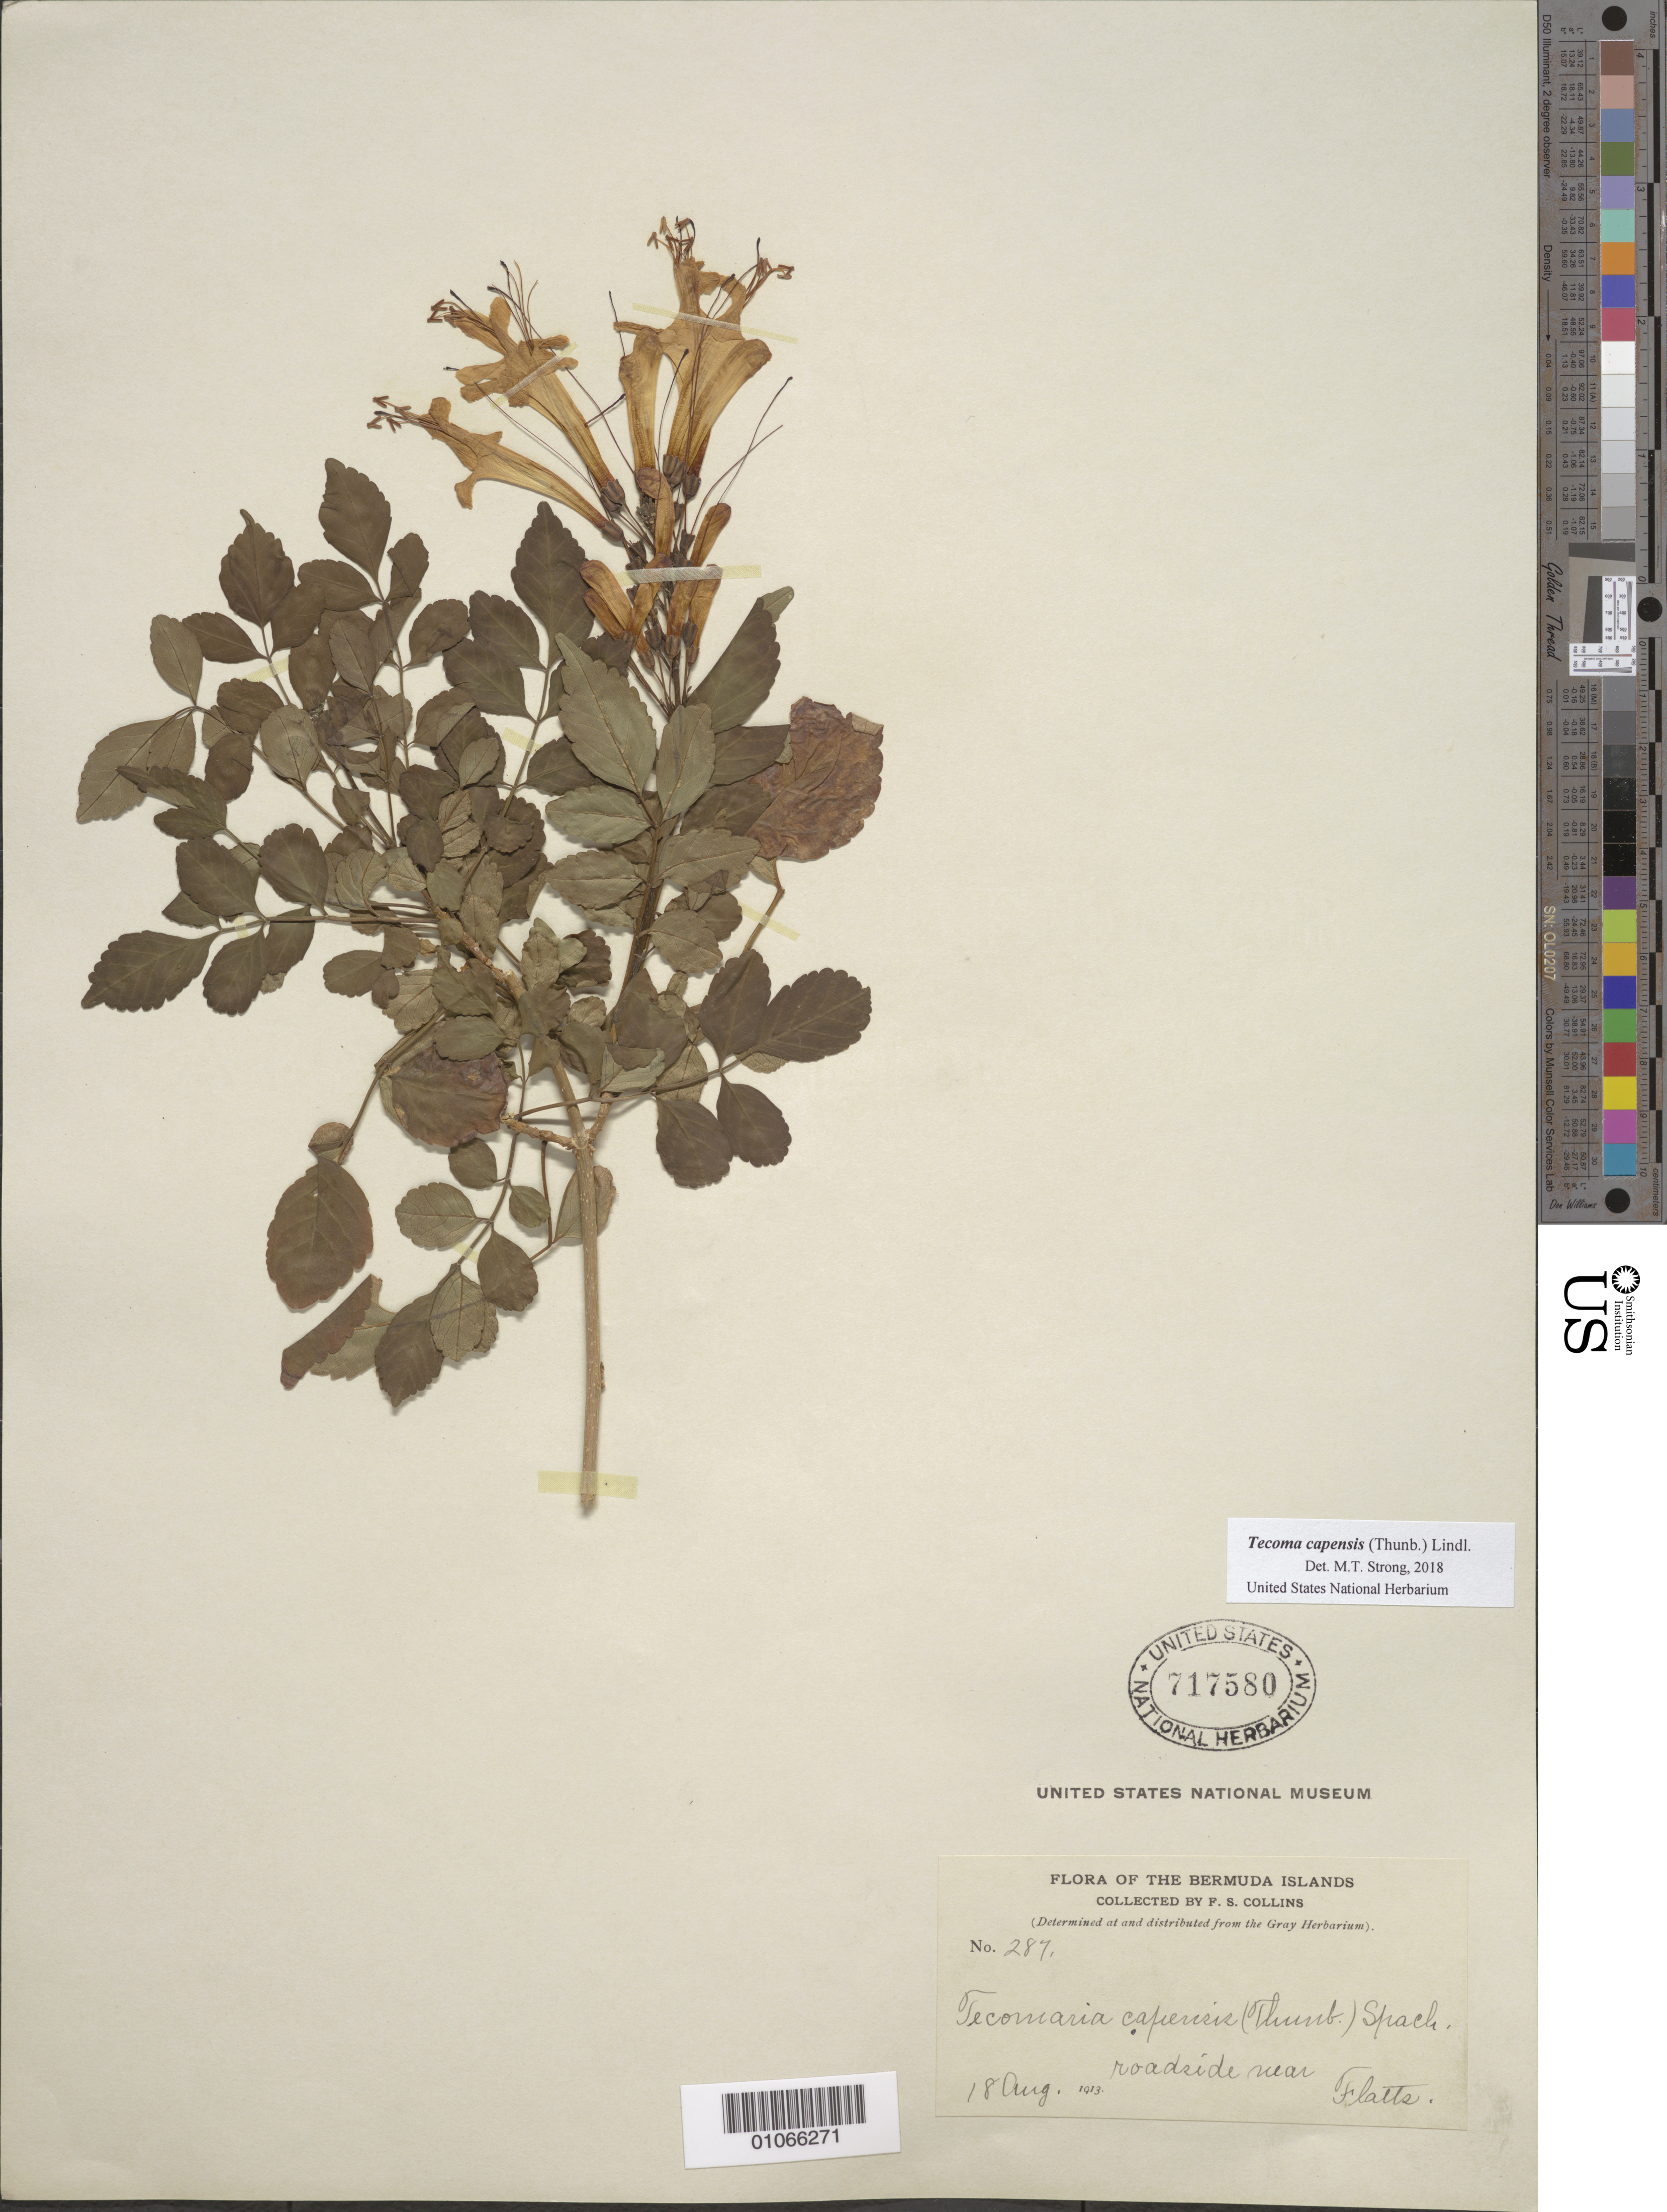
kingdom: Plantae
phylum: Tracheophyta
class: Magnoliopsida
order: Lamiales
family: Bignoniaceae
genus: Tecoma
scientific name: Tecoma capensis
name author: (Thunb.) Lindl.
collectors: F. Collins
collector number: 287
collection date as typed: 18 Aug 1913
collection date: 1913-08-18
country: Bermuda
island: Bermuda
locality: Roadside near Flatts.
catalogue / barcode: US 717580